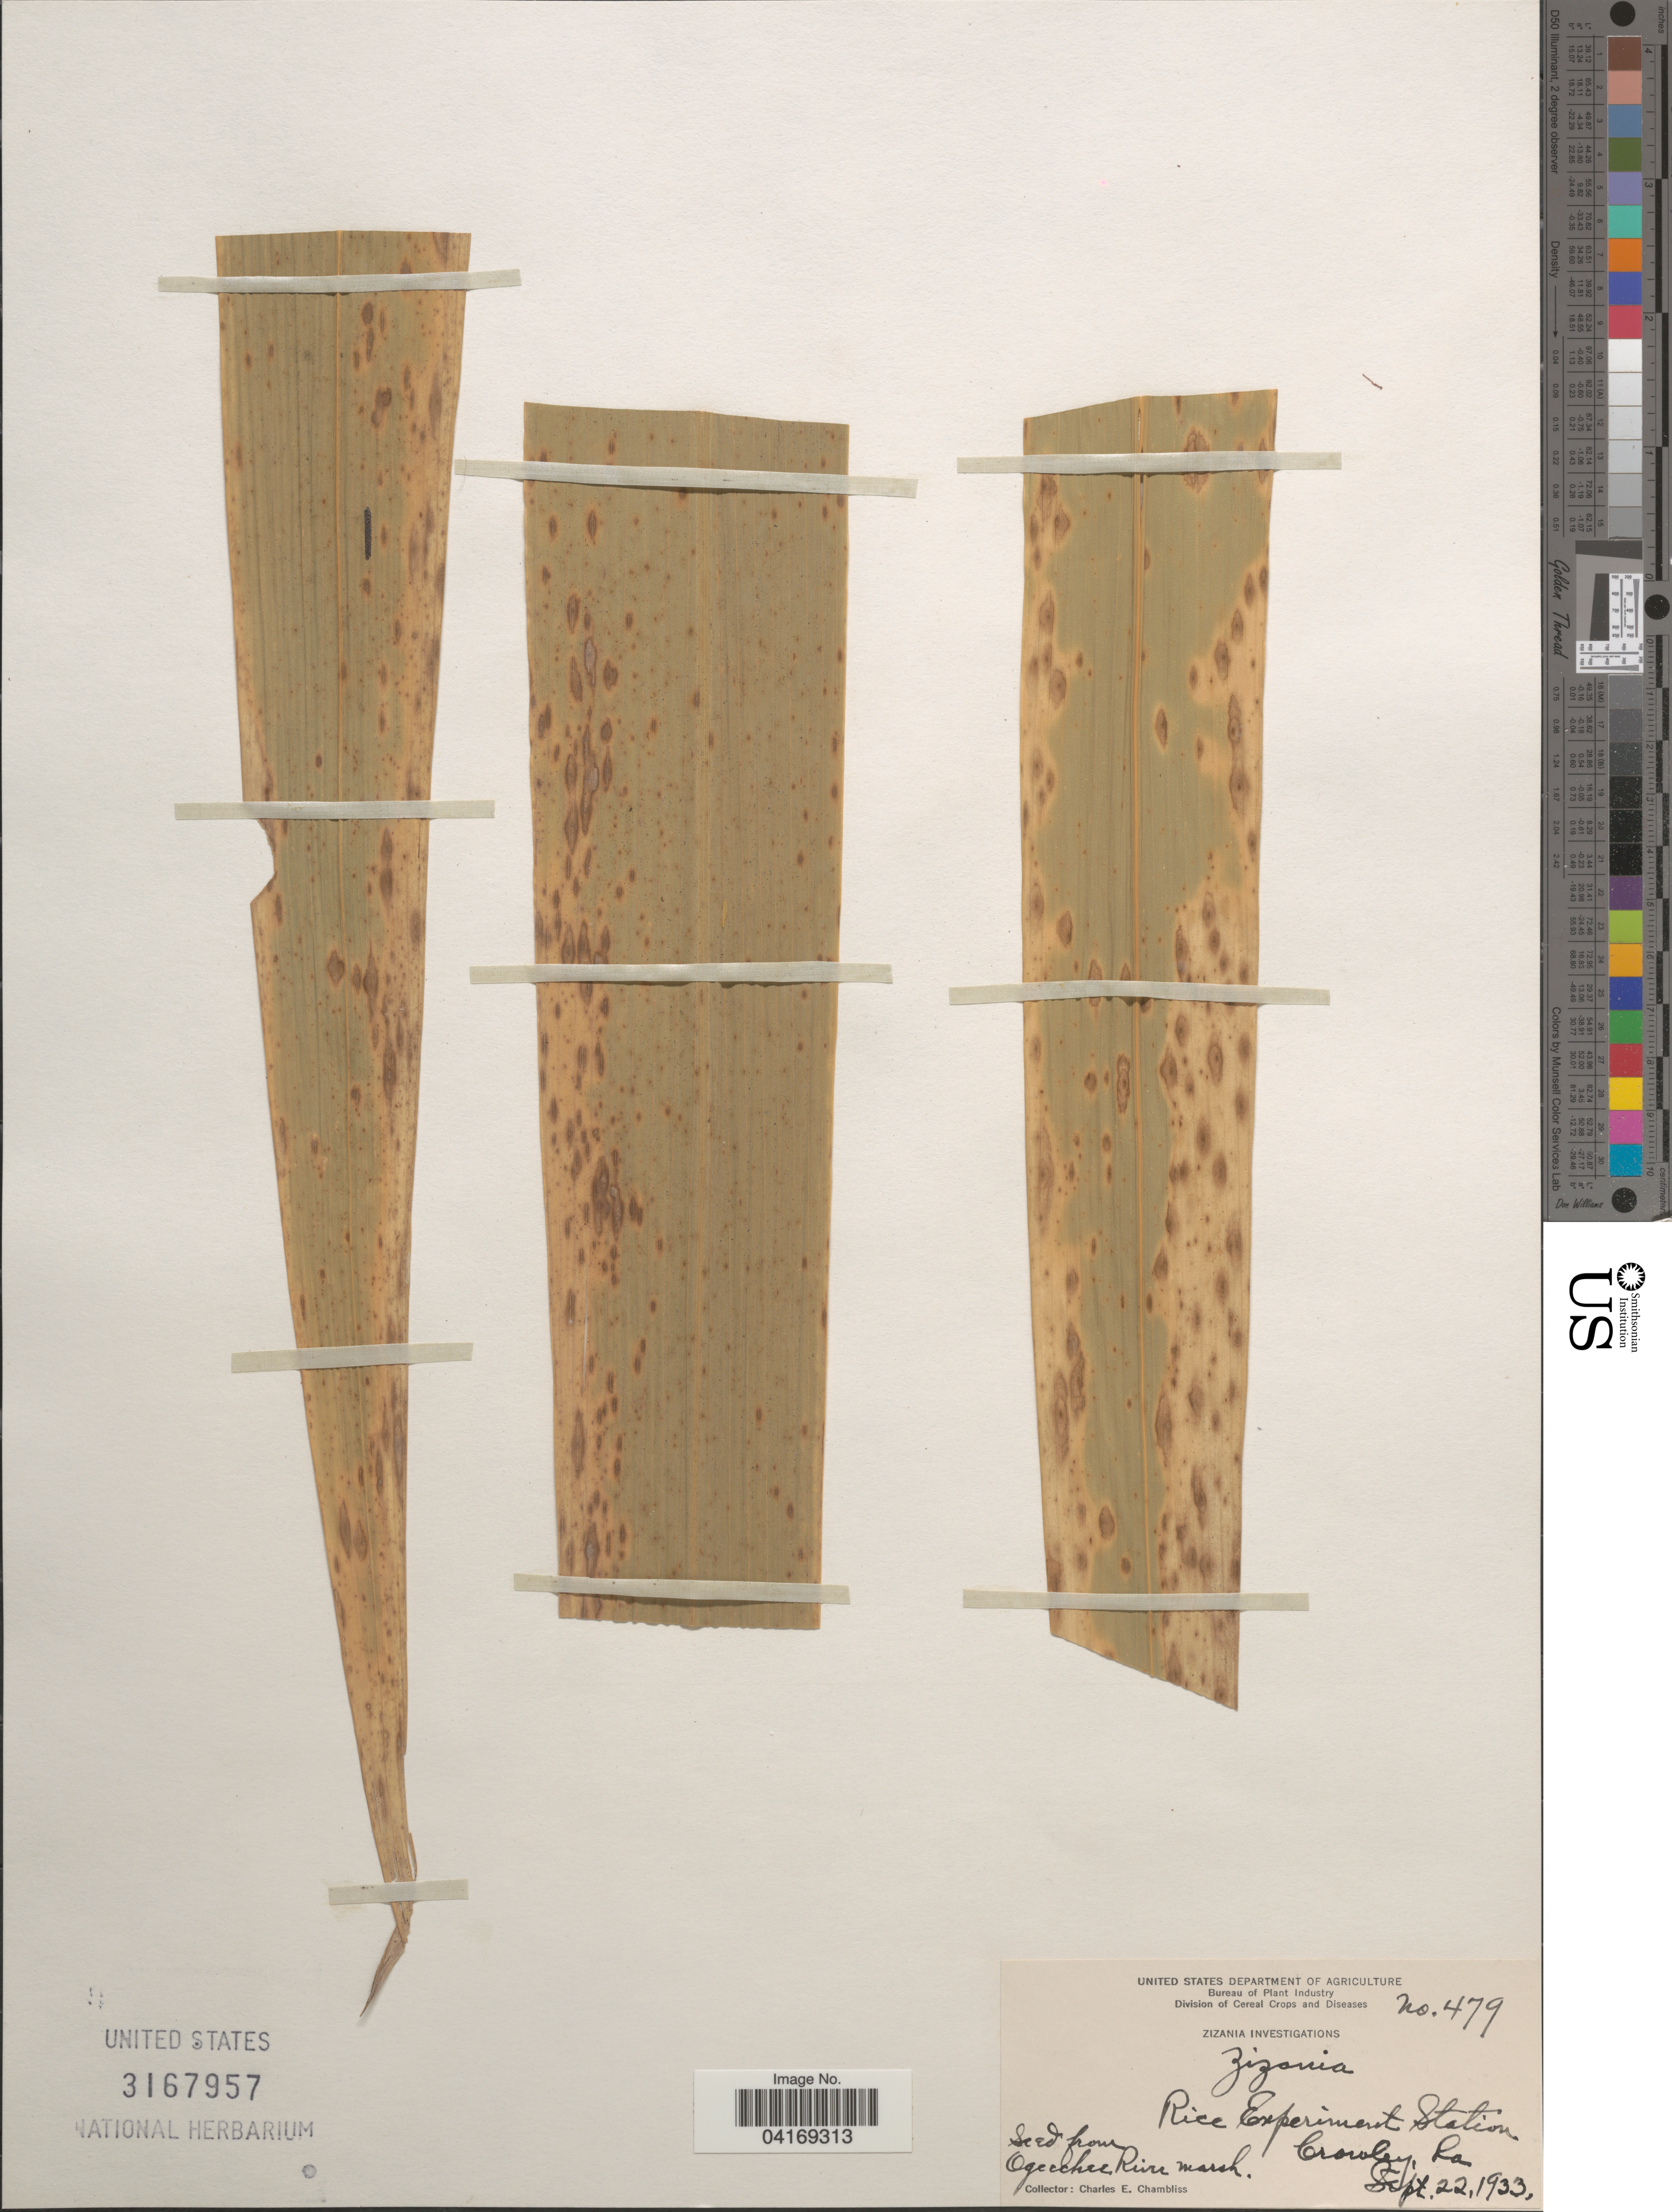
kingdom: Plantae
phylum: Tracheophyta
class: Liliopsida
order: Poales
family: Poaceae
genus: Zizania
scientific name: Zizania sp.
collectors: C. Chambliss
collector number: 479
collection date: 1933-09-22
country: United States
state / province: Louisiana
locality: Rice Experiment Station Crowley.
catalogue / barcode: US 3167957